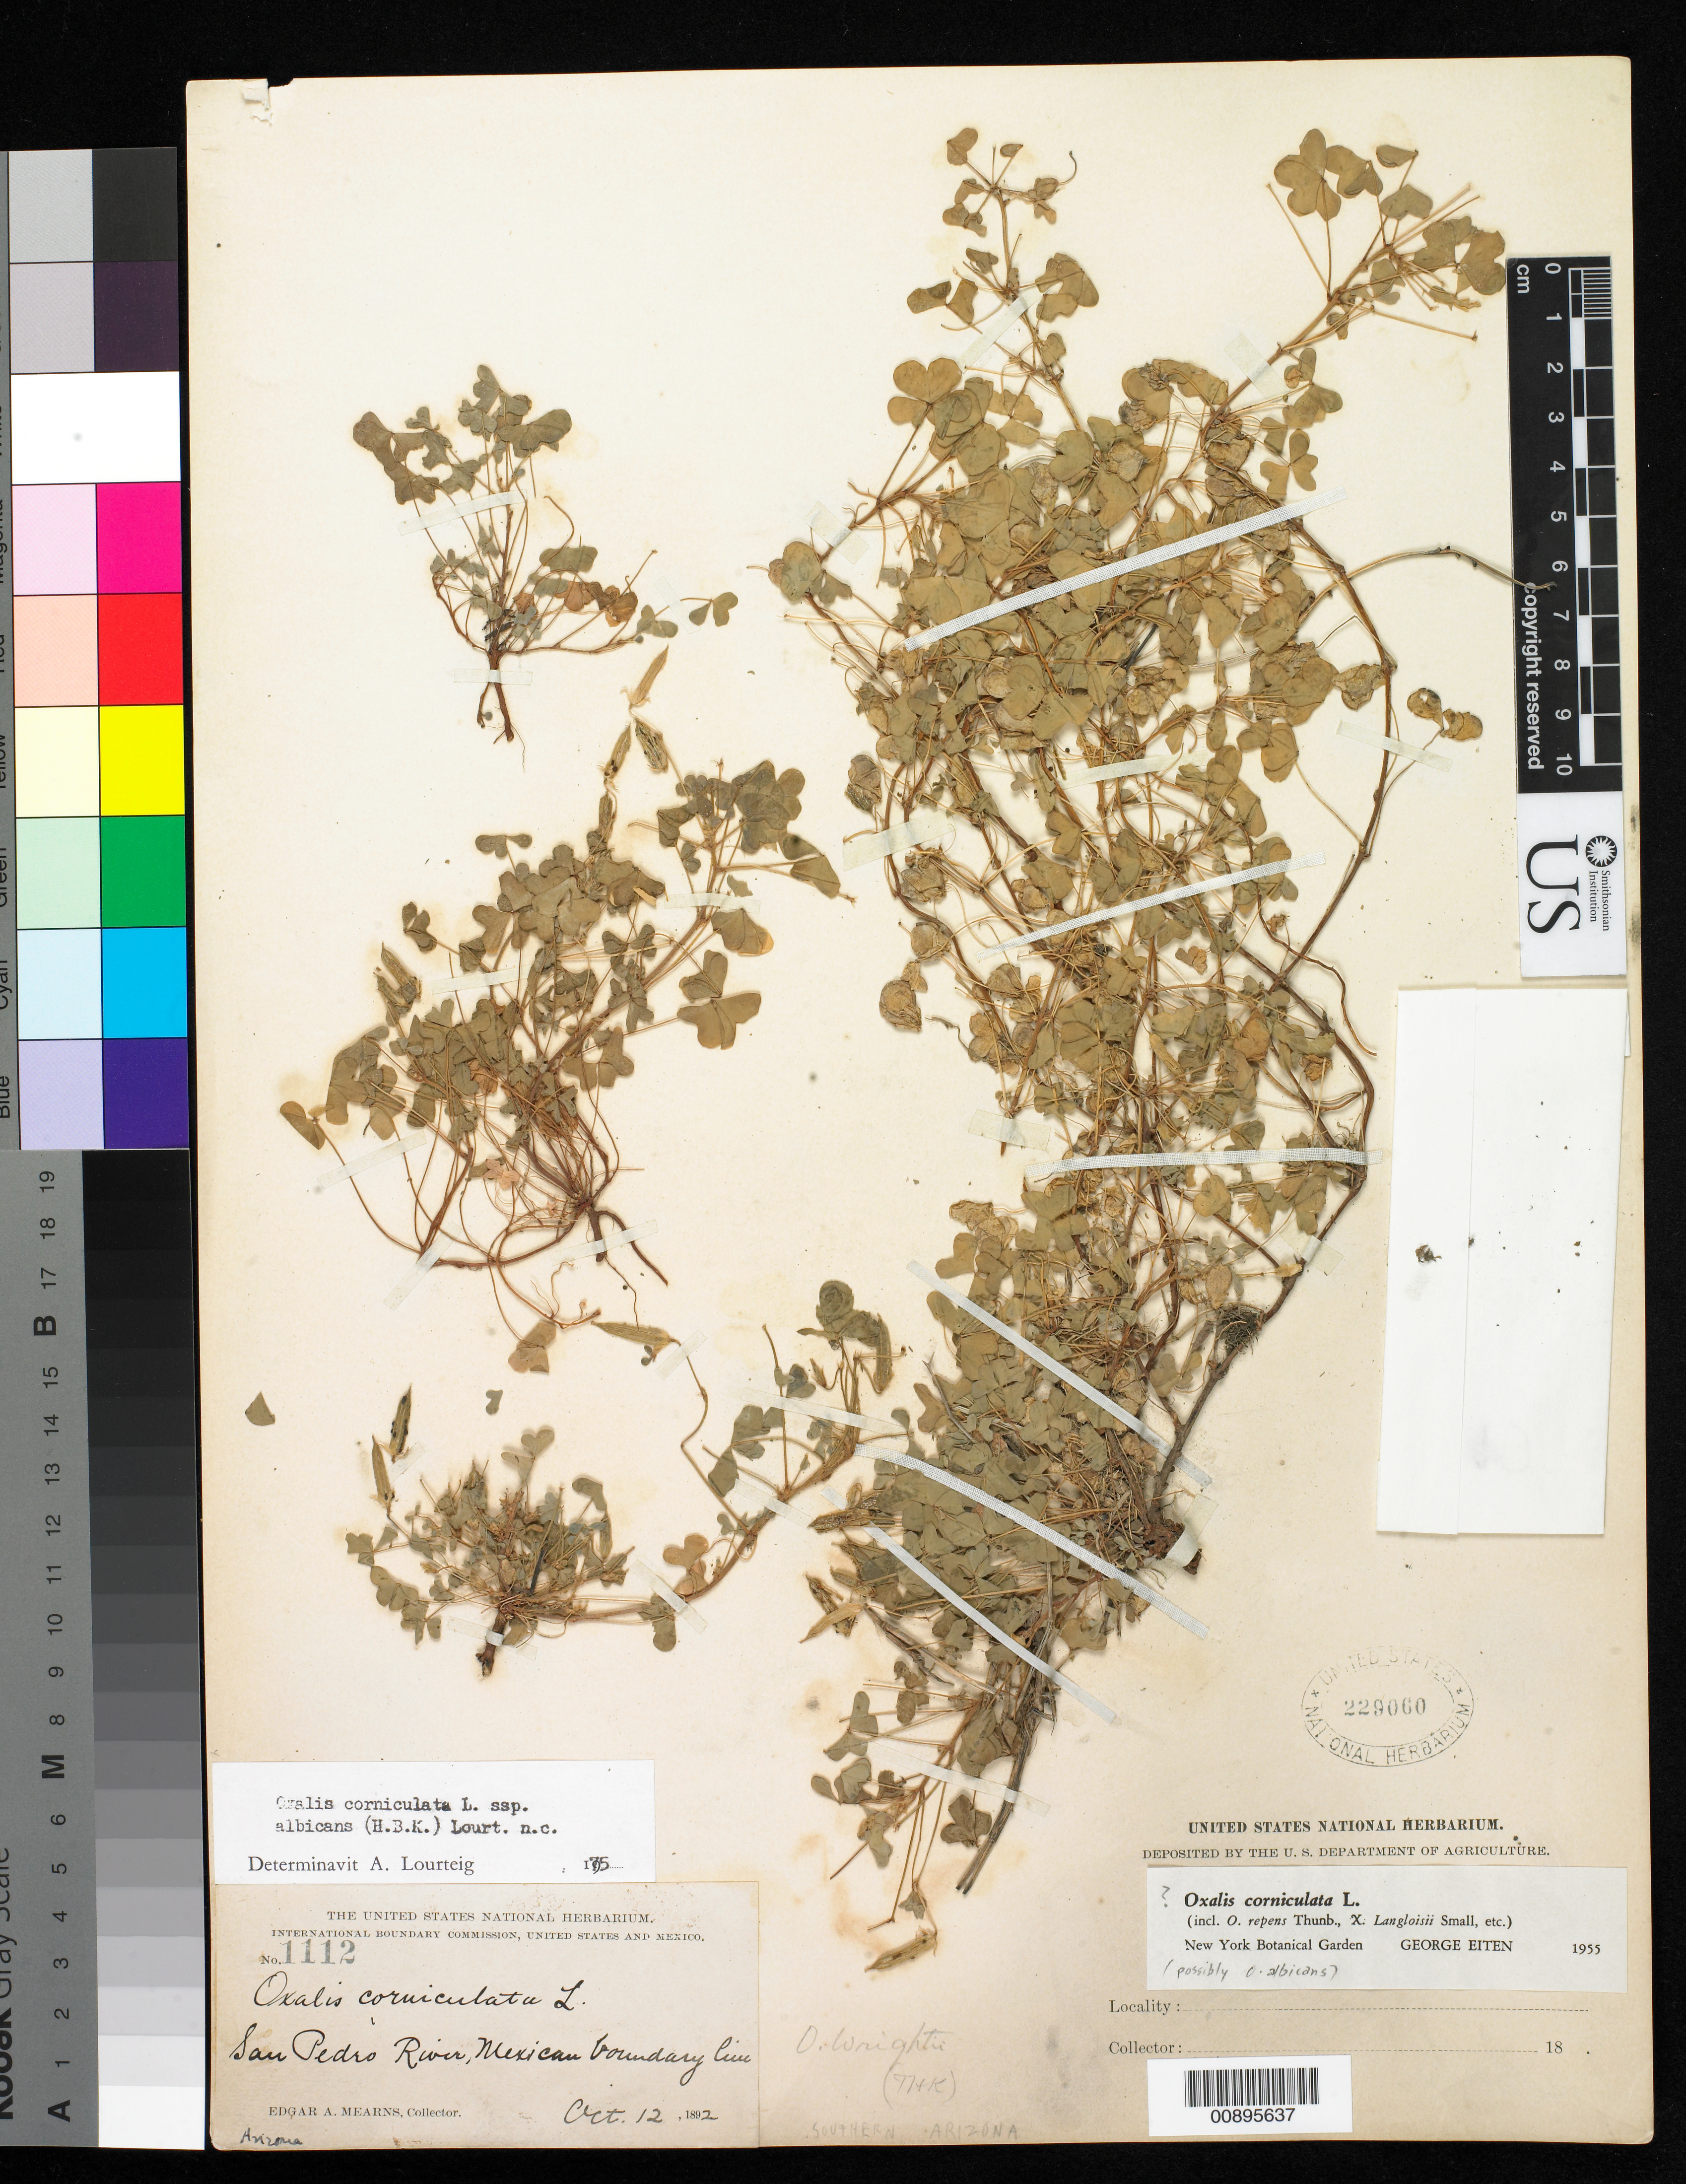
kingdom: Plantae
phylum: Tracheophyta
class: Magnoliopsida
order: Oxalidales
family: Oxalidaceae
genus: Oxalis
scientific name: Oxalis corniculata subsp. albicans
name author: (Kunth) Lourteig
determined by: Lourteig, A.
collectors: E. A. Mearns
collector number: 1112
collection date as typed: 12 Oct 1892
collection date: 1892-10-12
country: United States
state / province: Arizona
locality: San Pedro River. Mexican Boundary Line.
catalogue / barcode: US 229060